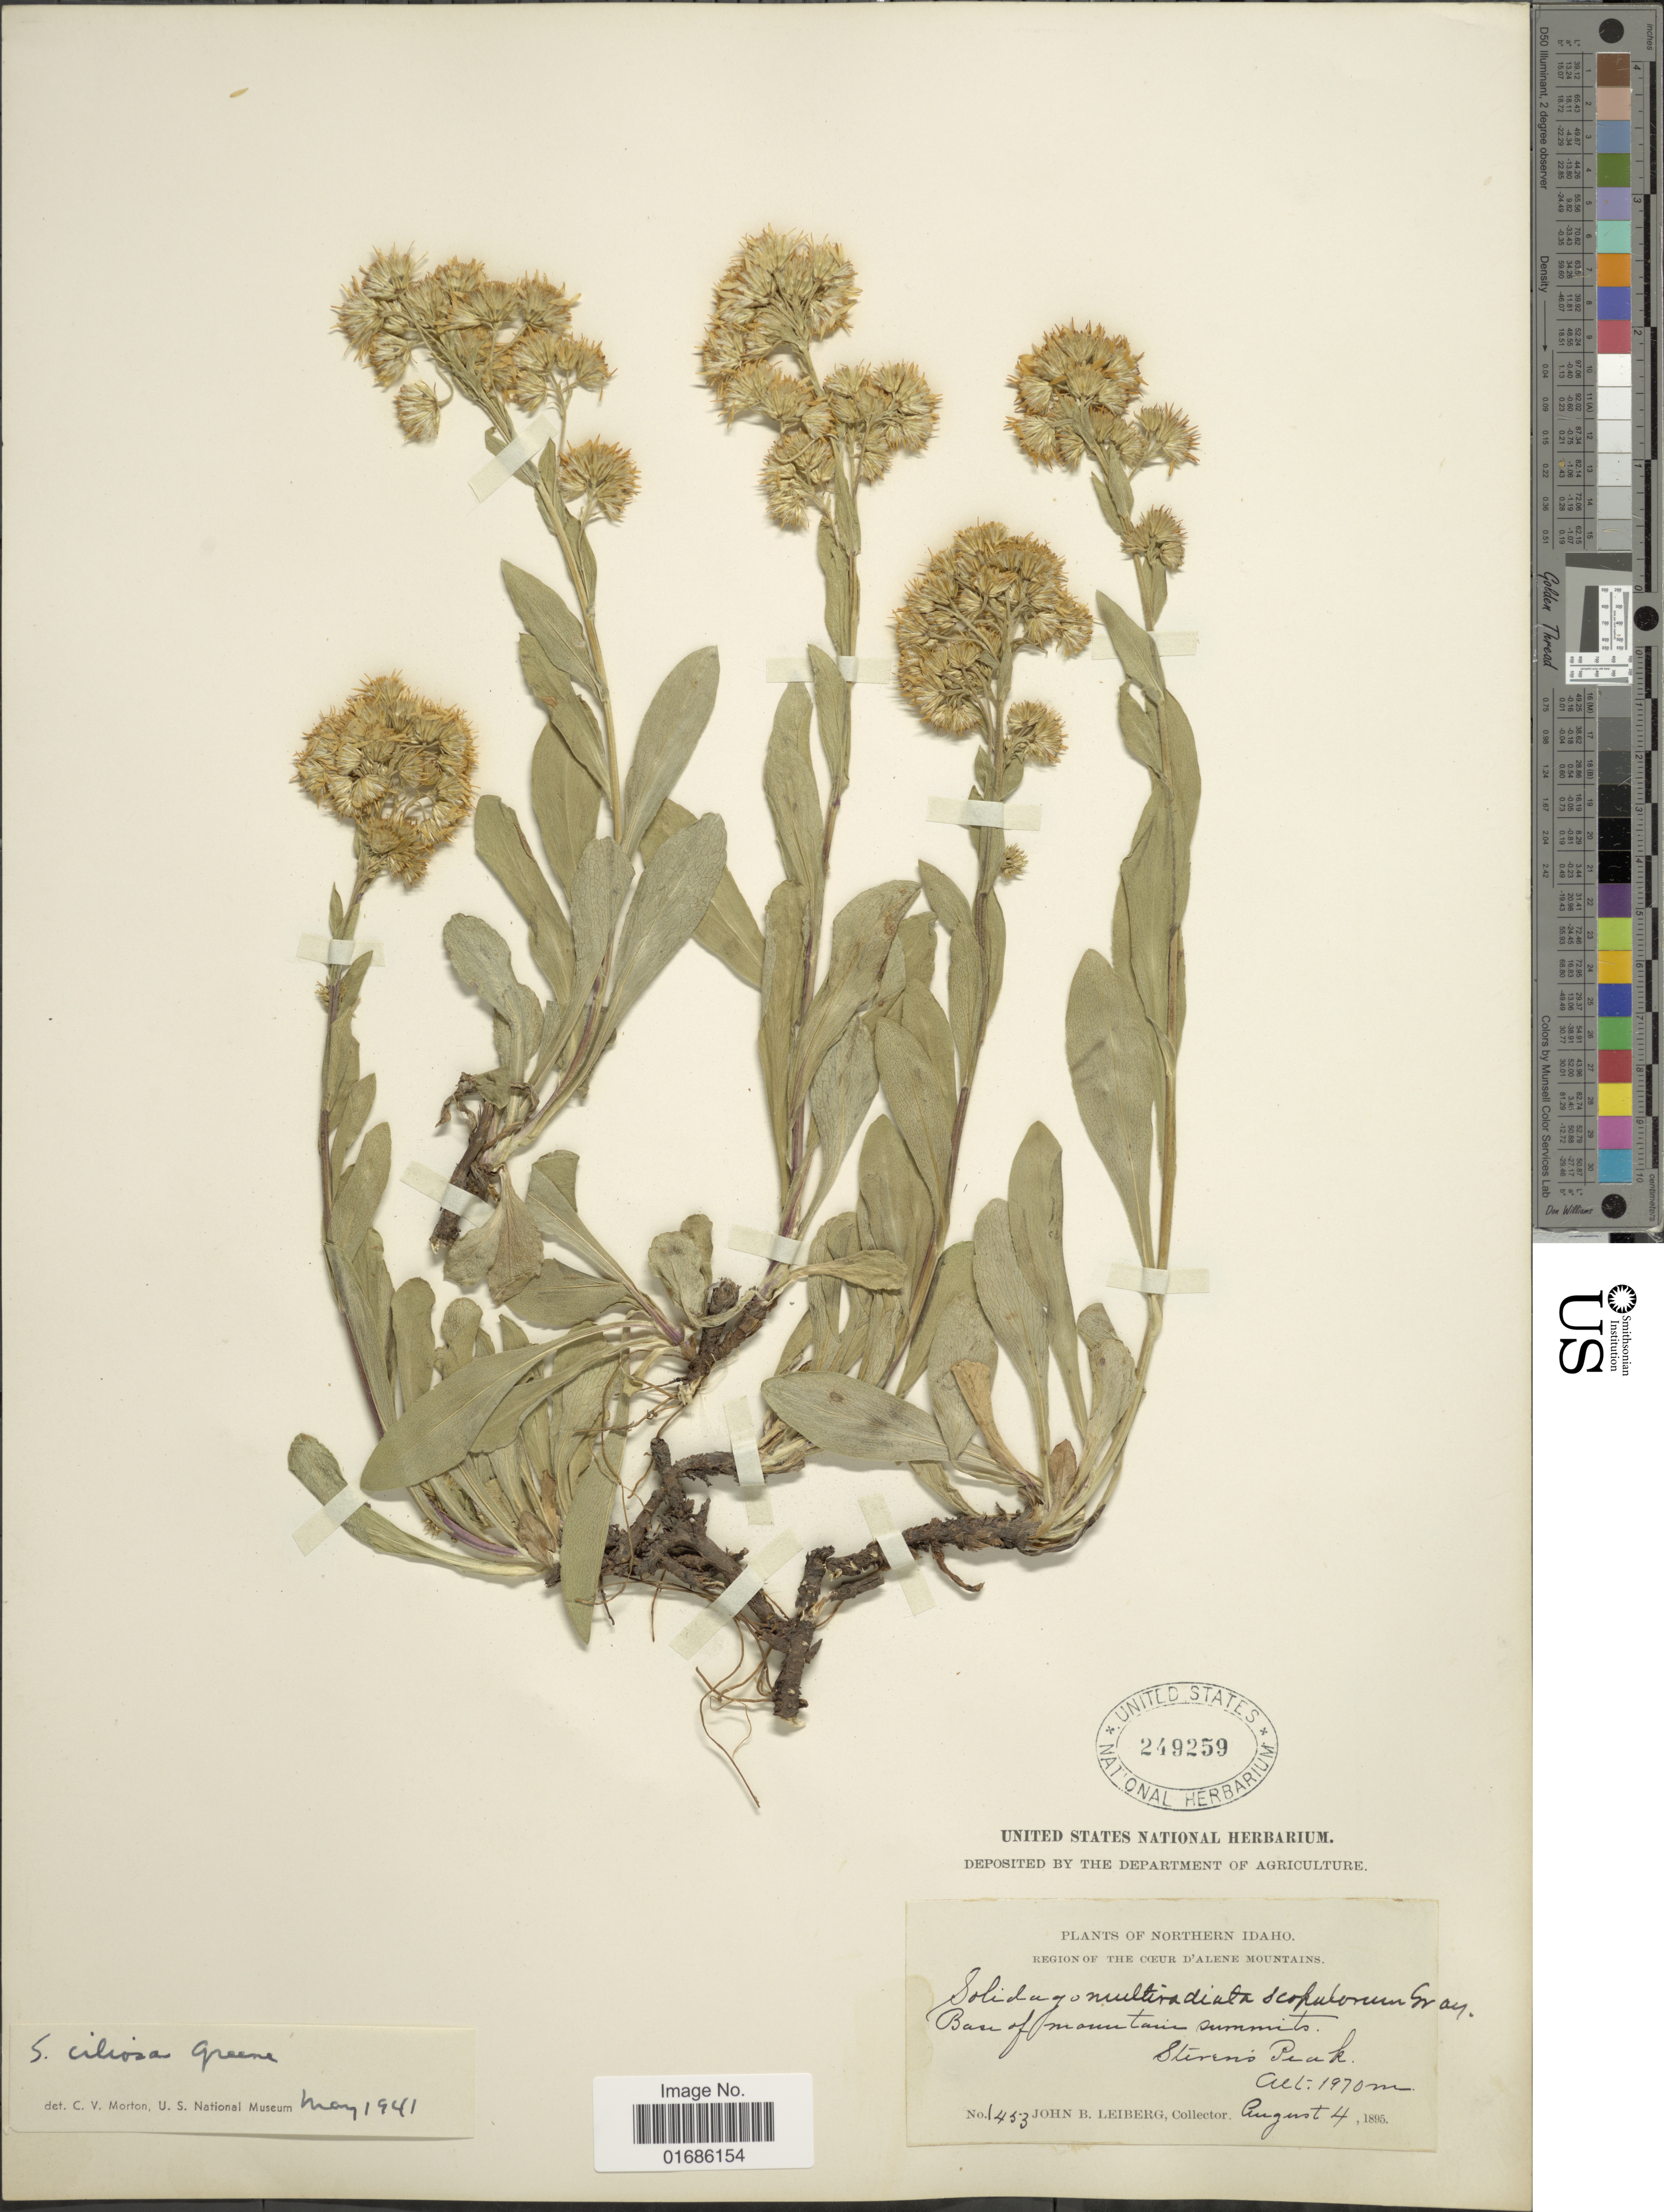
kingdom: Plantae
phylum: Tracheophyta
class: Magnoliopsida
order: Asterales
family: Asteraceae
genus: Solidago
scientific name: Solidago ciliosa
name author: Greene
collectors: J. B. Leiberg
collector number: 1453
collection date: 1895-08-04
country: United States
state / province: Idaho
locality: Northern Idaho, Region of the Coeur d'Alene Mountains. Base of mountain summits, Steven's Peak.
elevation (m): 1970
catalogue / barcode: US 249259